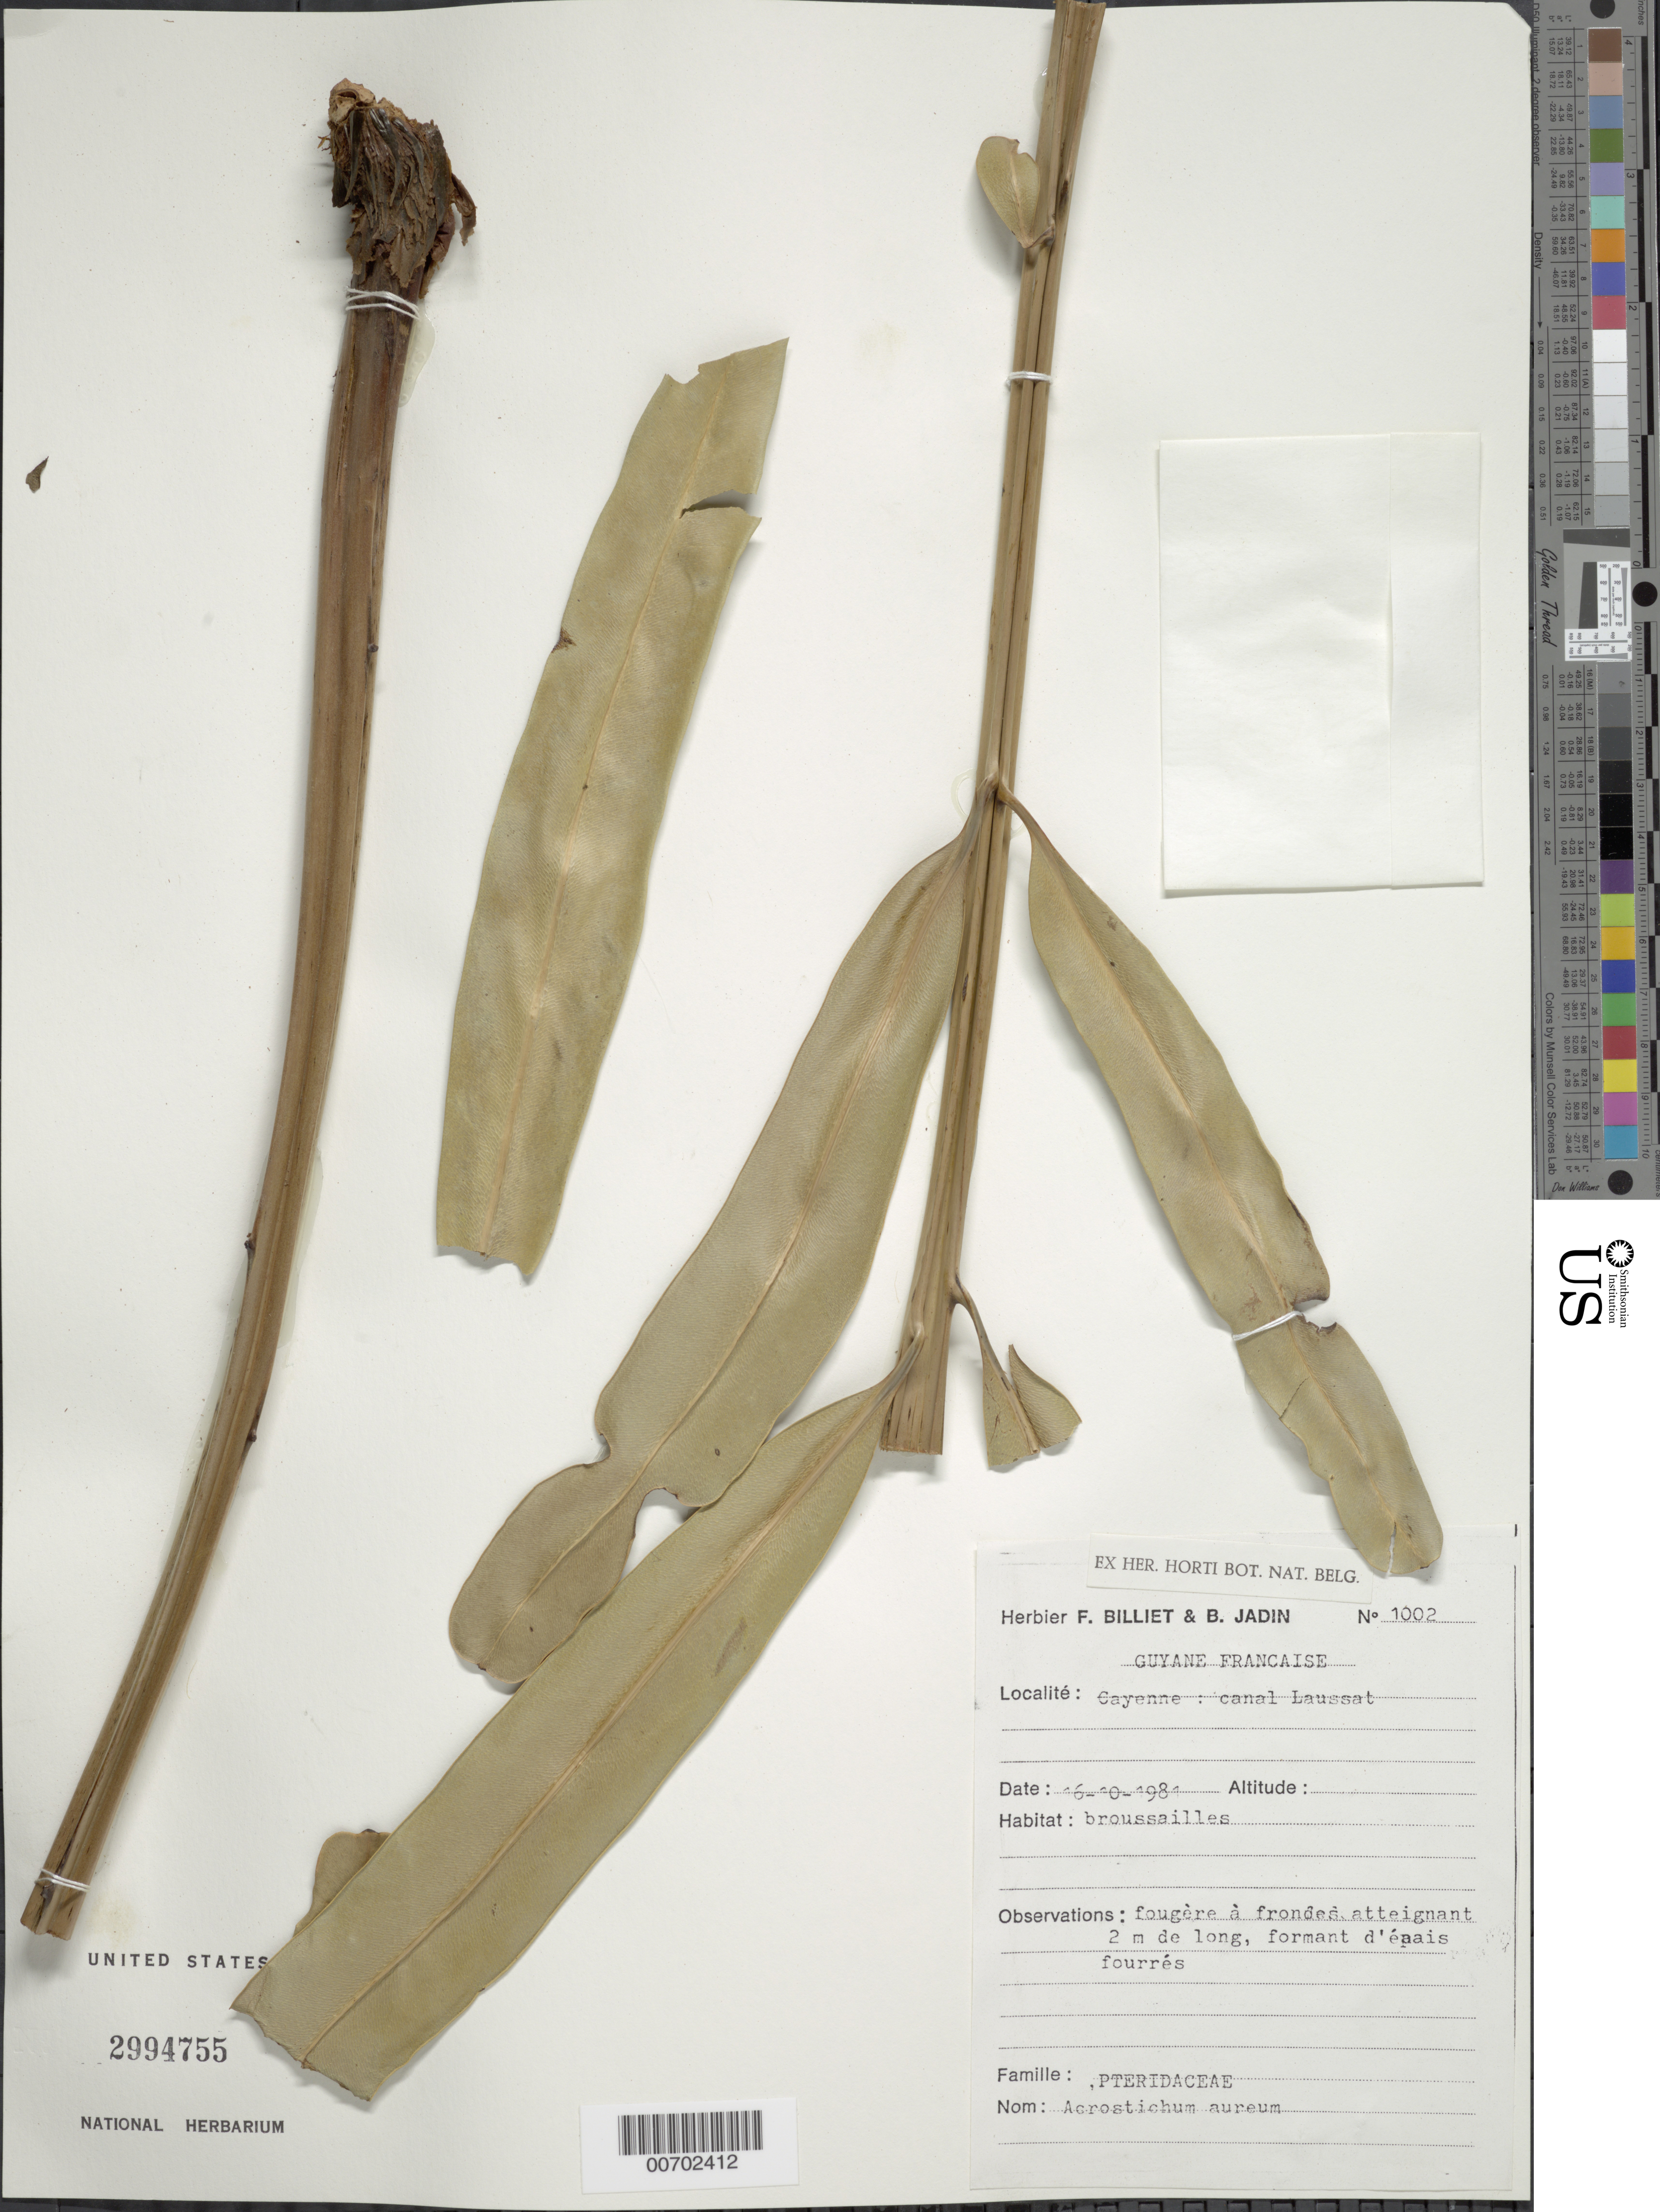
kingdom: Plantae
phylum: Tracheophyta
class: Polypodiopsida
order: Polypodiales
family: Pteridaceae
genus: Acrostichum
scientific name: Acrostichum aureum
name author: L.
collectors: F. Billiet & B. Jadin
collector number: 1002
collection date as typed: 16-Oct-81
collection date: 1981-10-16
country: French Guiana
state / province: Cayenne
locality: Cayenne, Canal Laussat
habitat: Undergrowth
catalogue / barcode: US 2994755